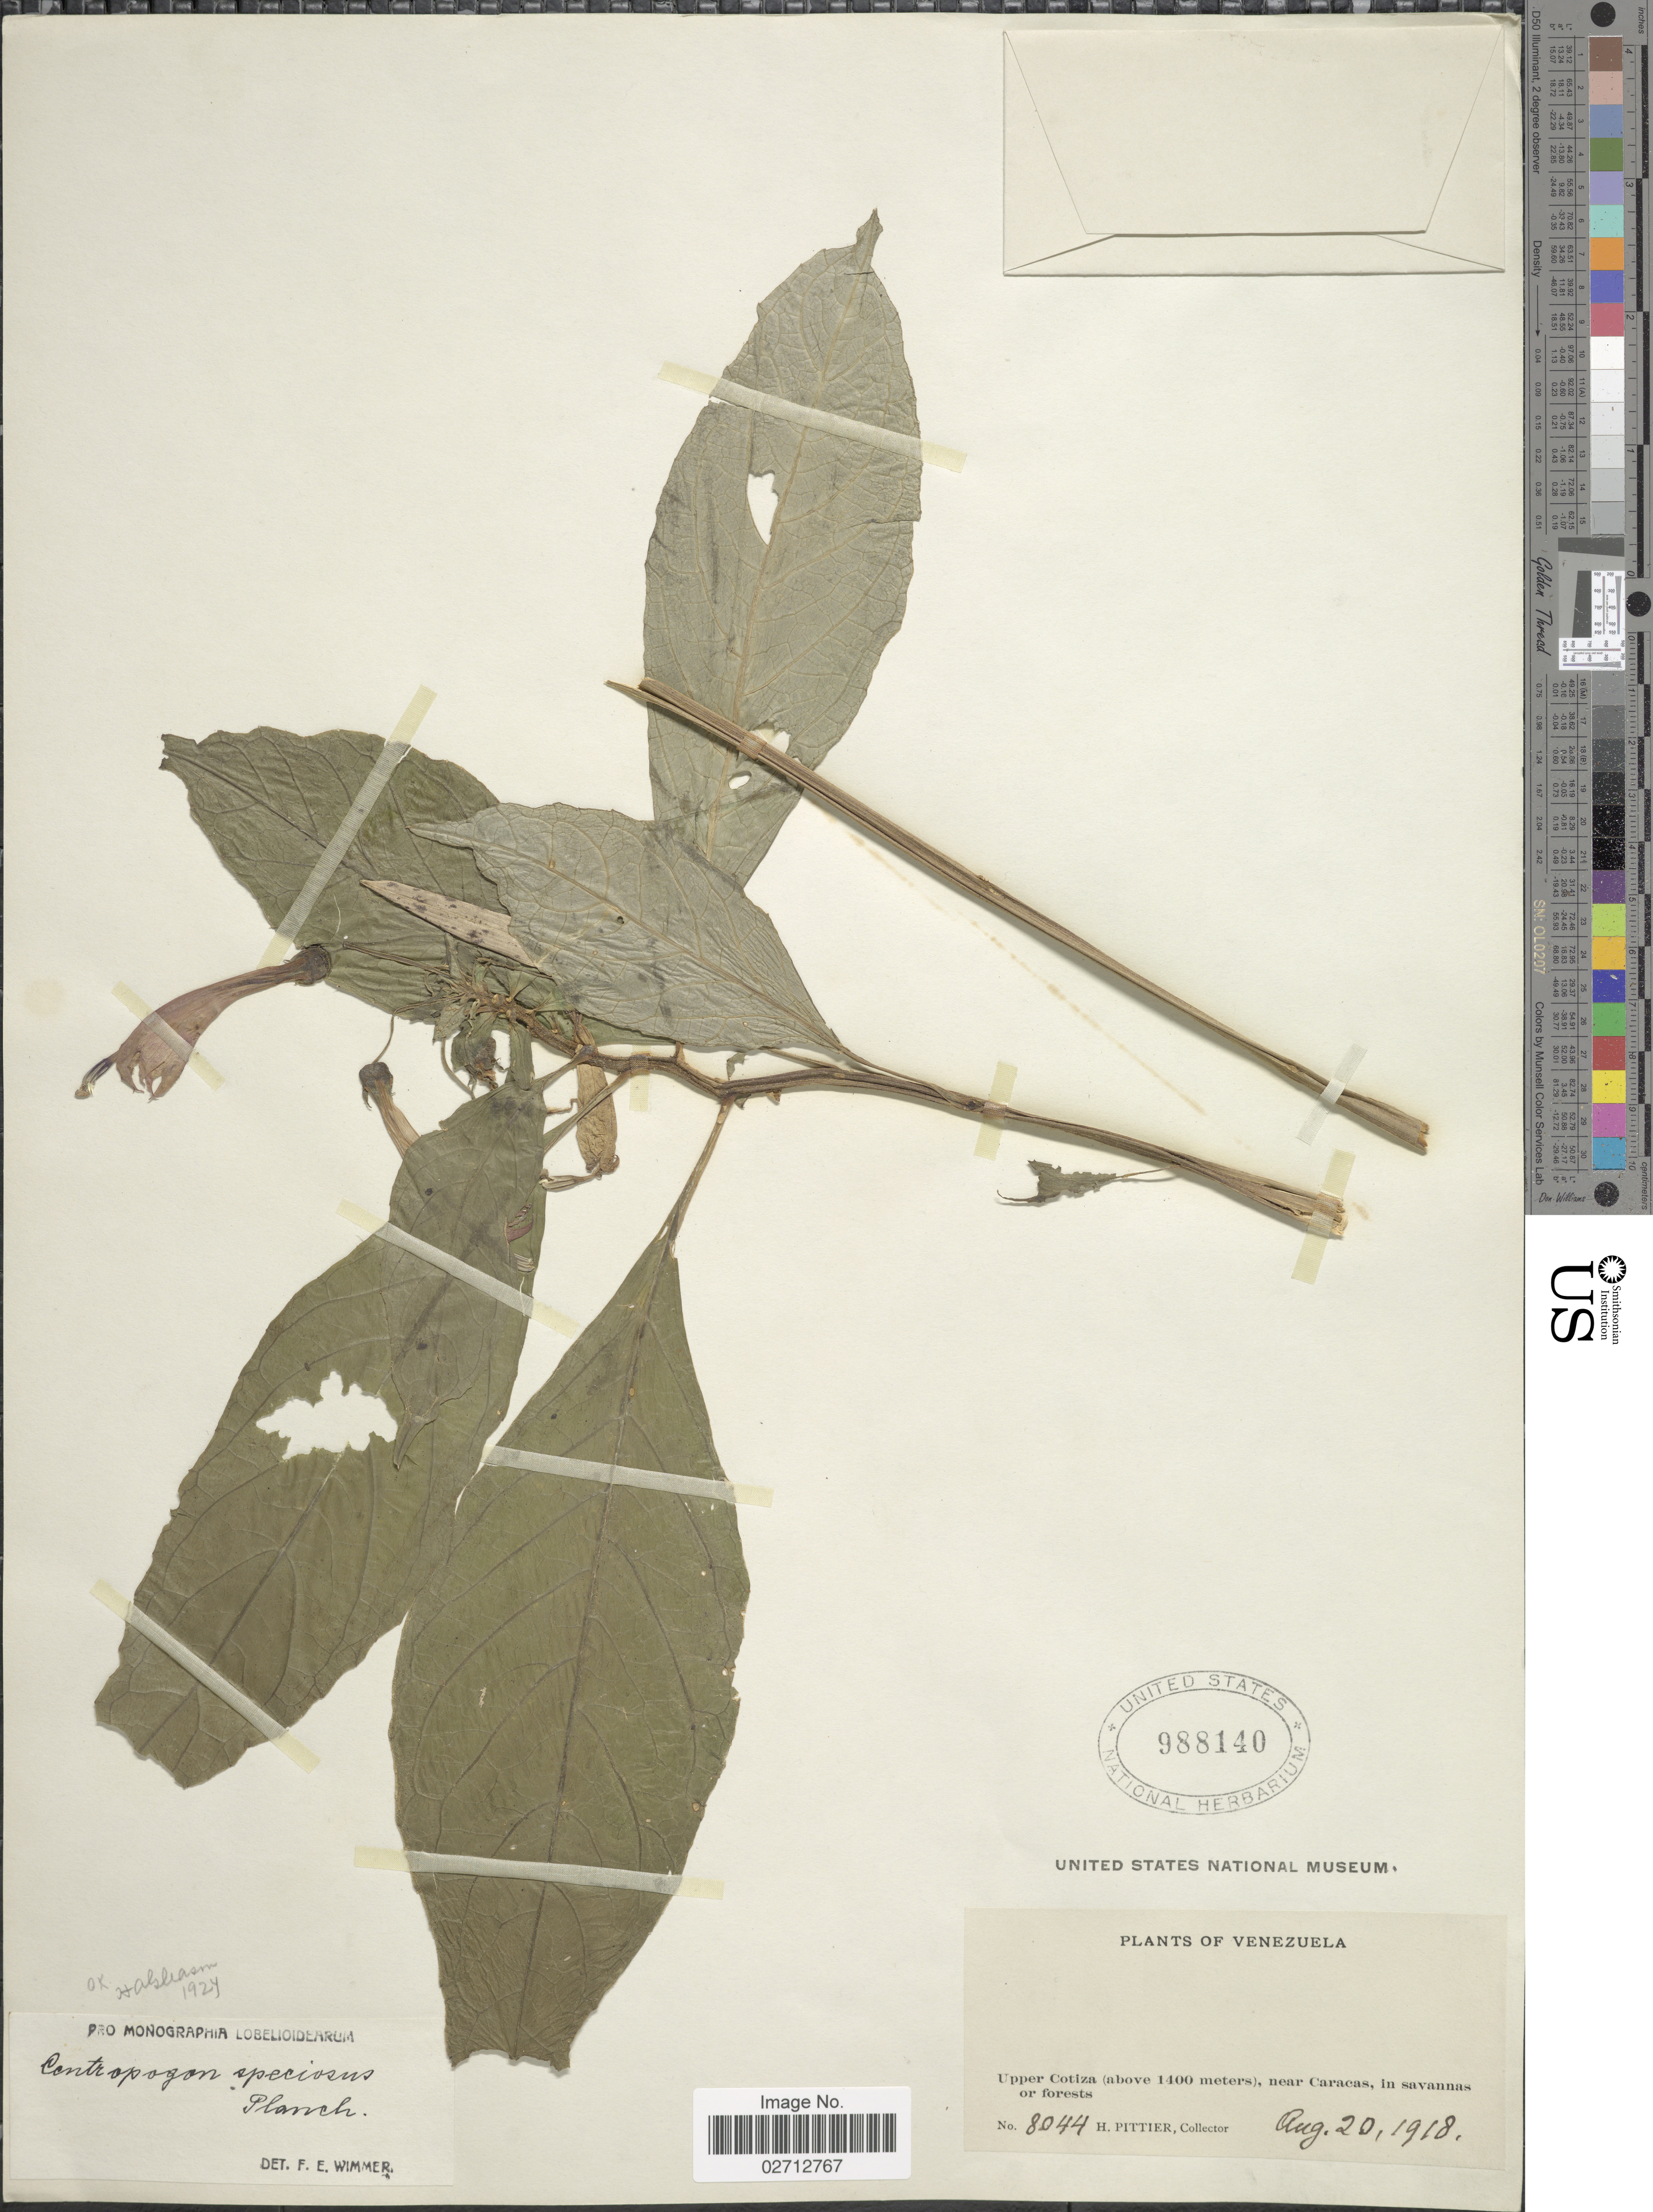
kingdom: Plantae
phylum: Tracheophyta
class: Magnoliopsida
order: Asterales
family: Campanulaceae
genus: Centropogon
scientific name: Centropogon speciosus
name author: Planch.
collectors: H. F. Pittier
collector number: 8044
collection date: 1918-08-20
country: Venezuela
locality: Upper Cotiza, near Caracas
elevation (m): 1400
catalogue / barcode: US 988140